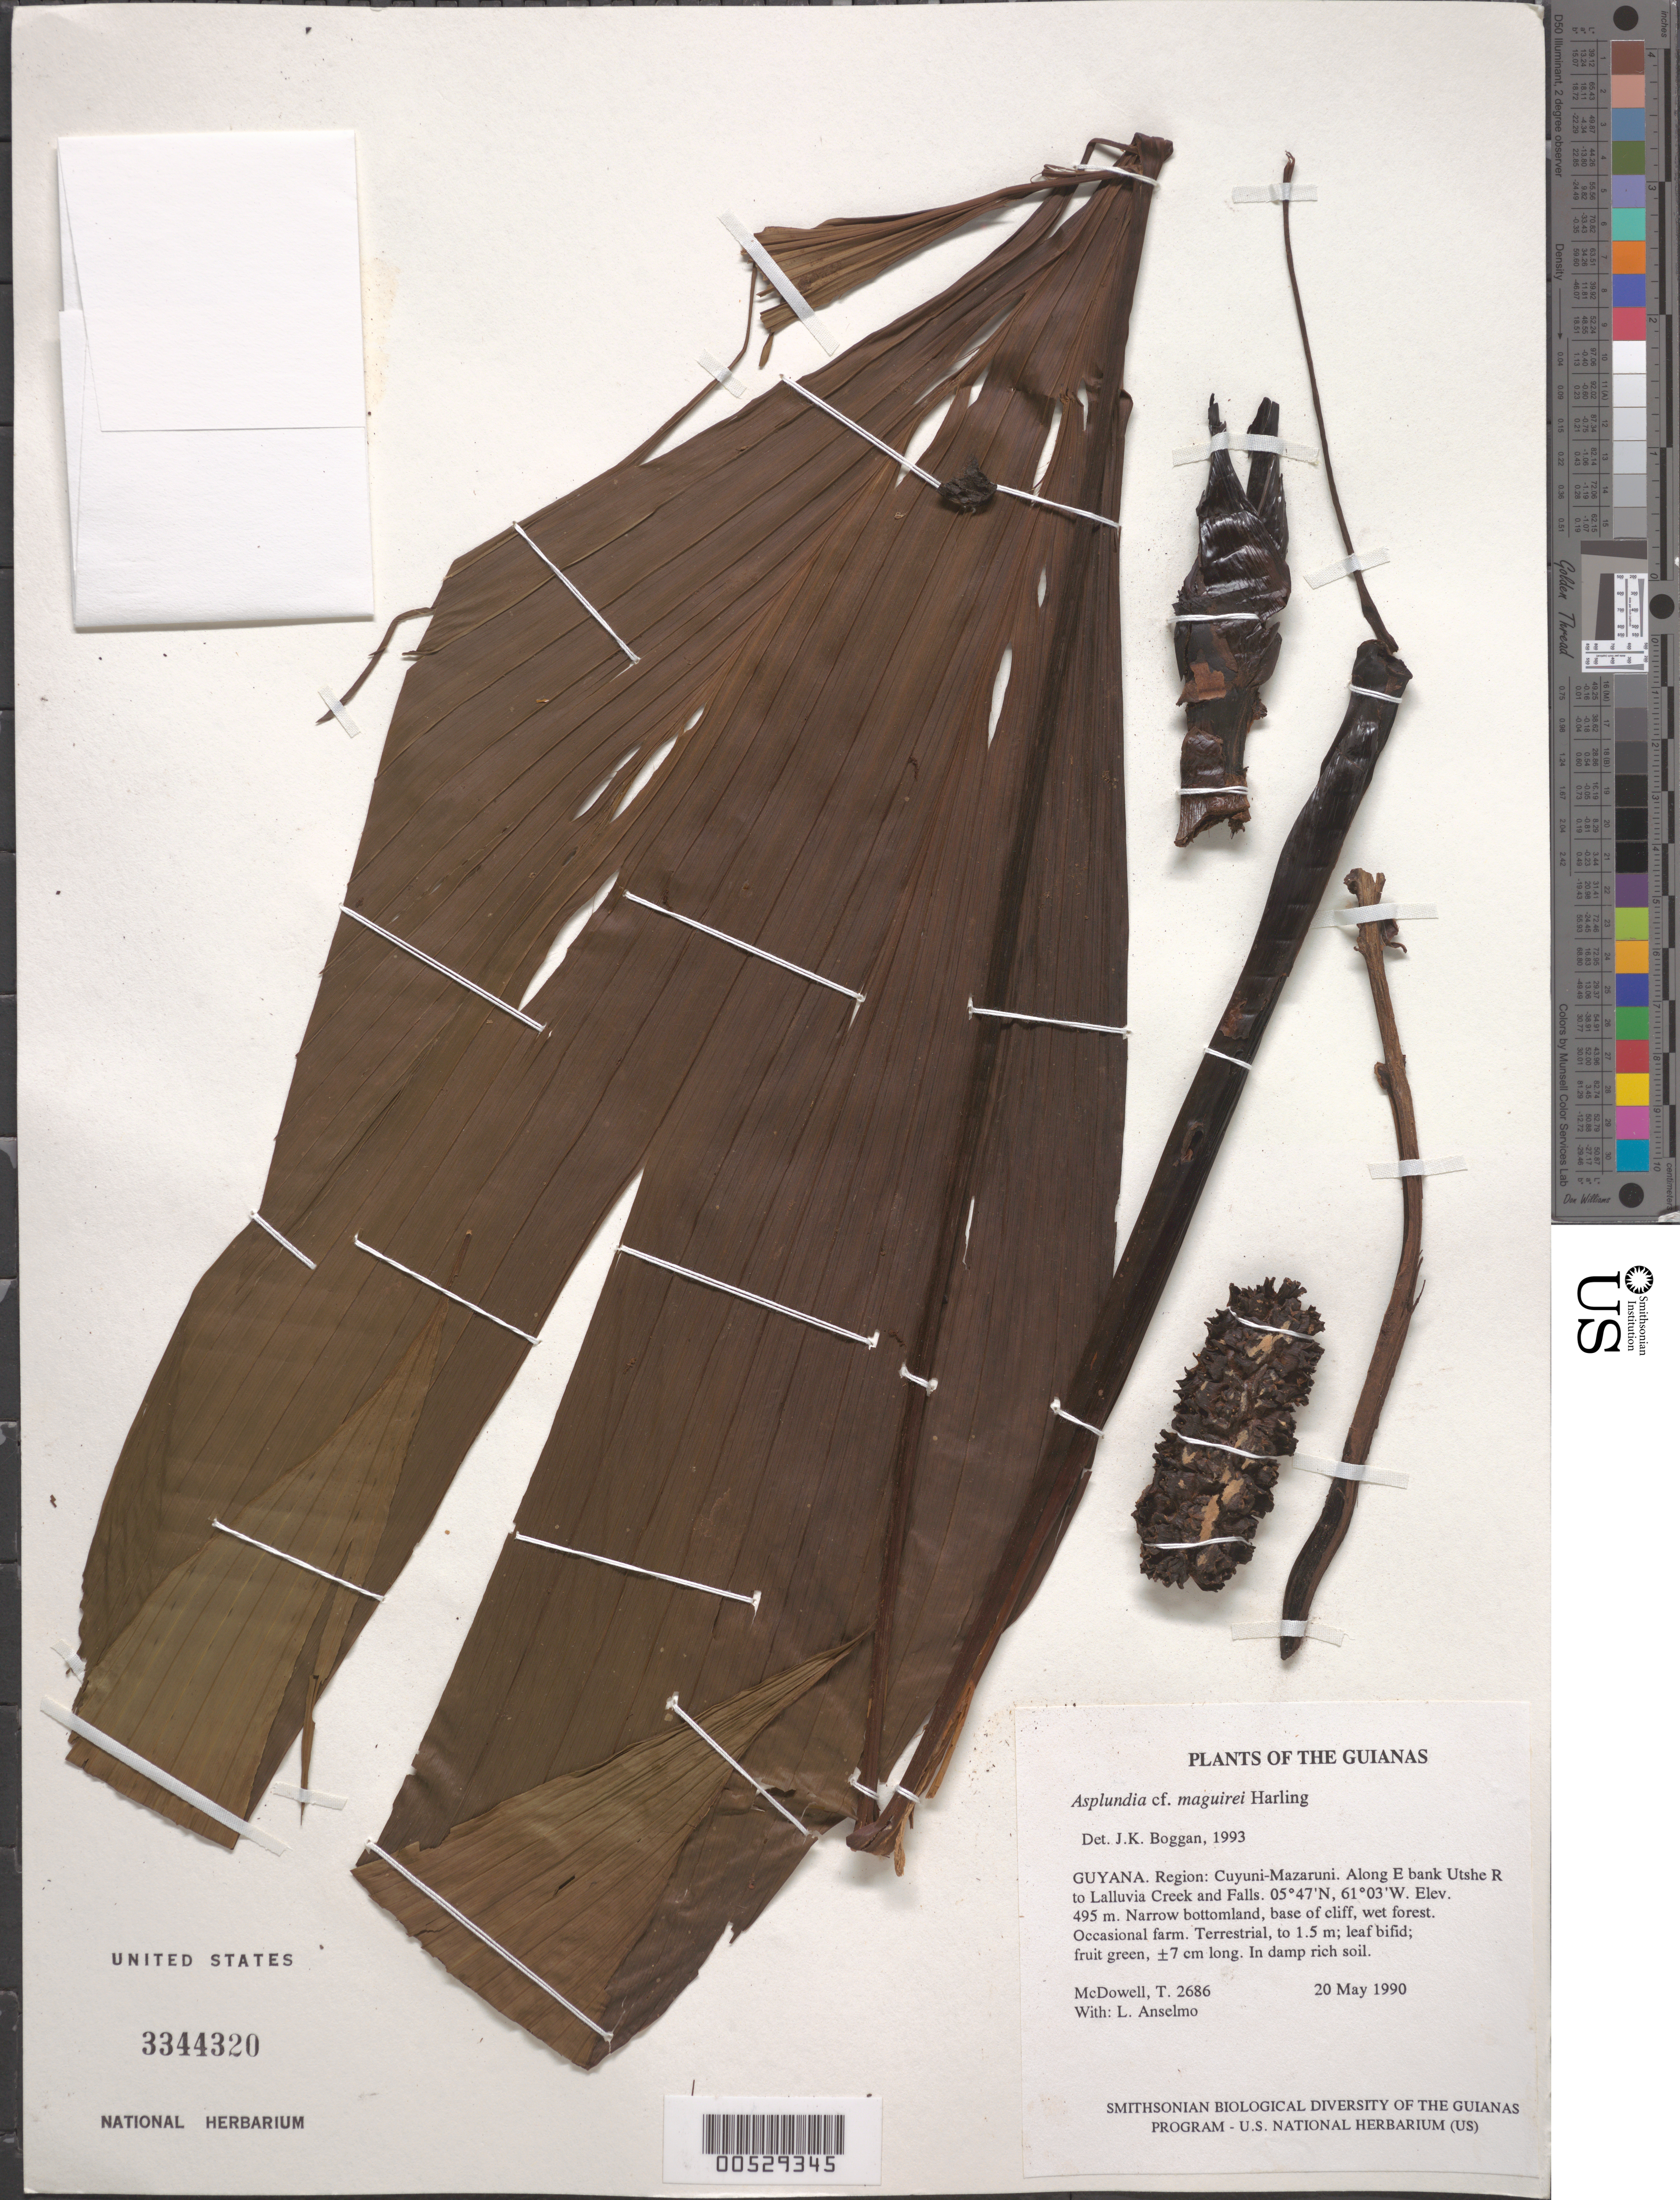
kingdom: Plantae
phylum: Tracheophyta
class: Liliopsida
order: Pandanales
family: Cyclanthaceae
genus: Asplundia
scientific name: Asplundia maguirei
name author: Harling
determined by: Boggan, J. K., (US), NMNH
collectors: T. McDowell & L. Anselmo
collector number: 2686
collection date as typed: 20 May 1990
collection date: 1990-05-20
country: Guyana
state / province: Cuyuni-Mazaruni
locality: Along E bank Utshi R, from falls above Paruima Mission to Lalluvia Creek and Falls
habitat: Narrow bottomland, base of cliff, wet forest. Occasional farm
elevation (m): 495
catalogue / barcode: US 3344320